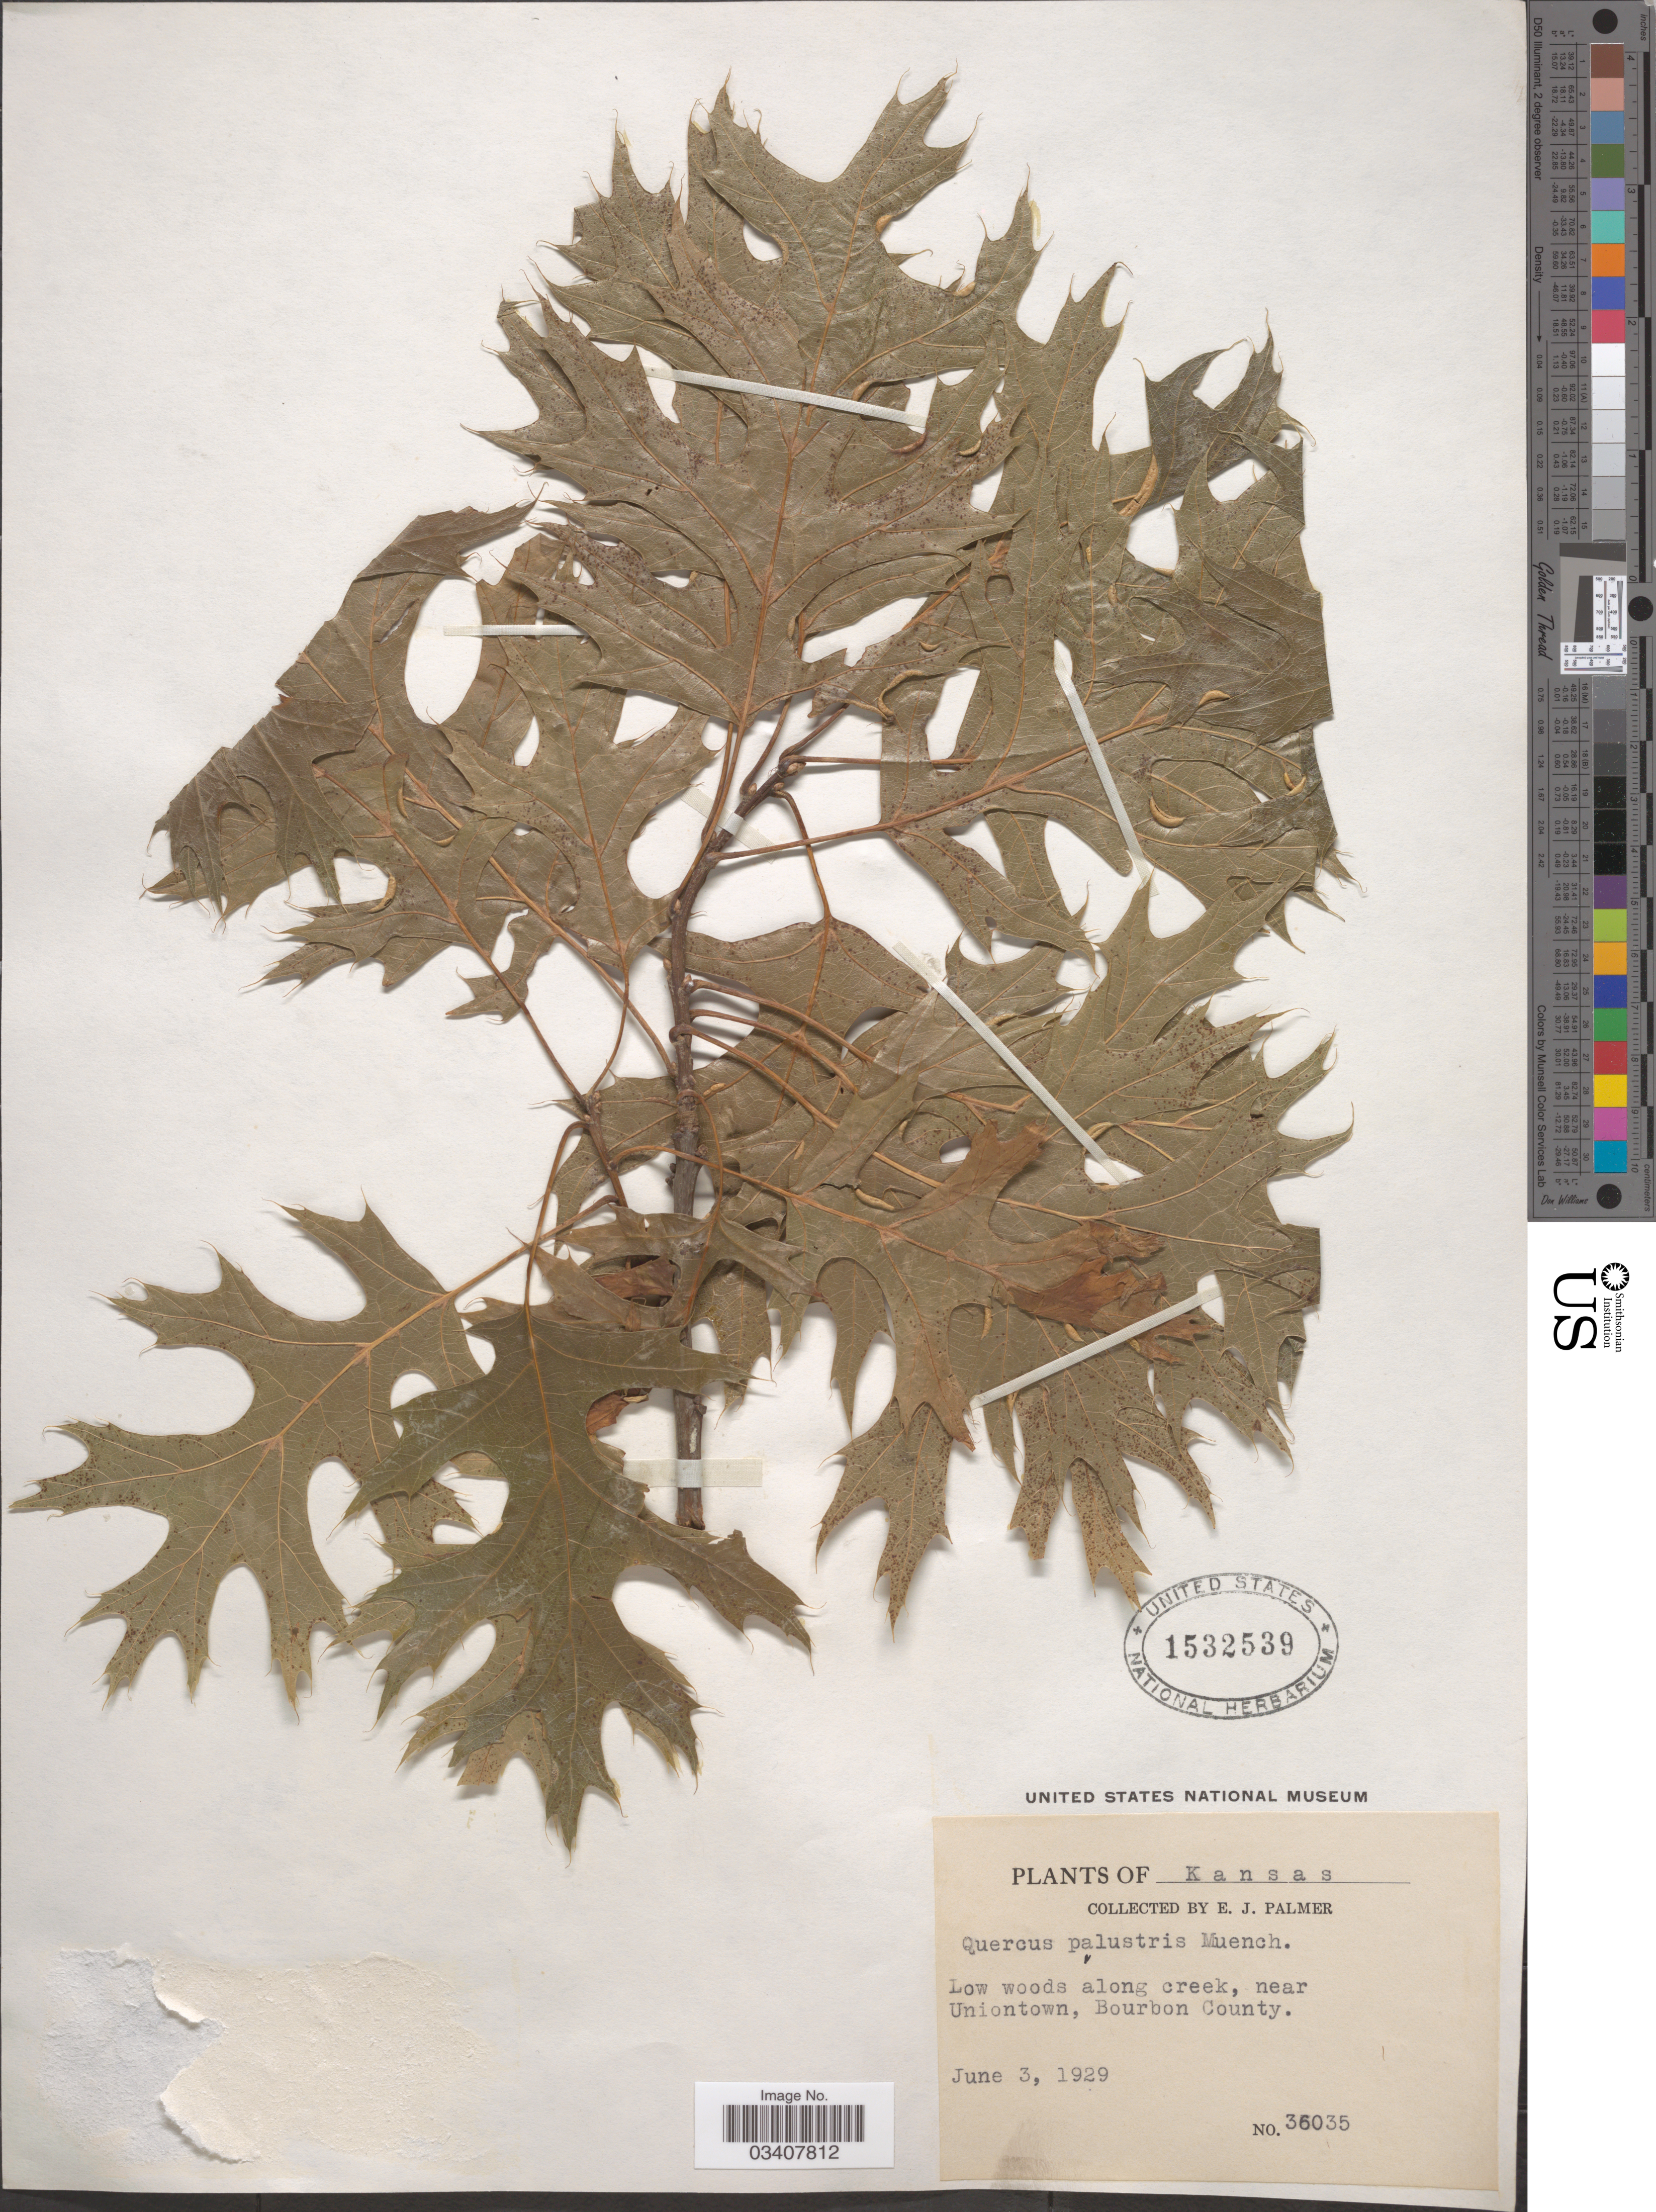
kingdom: Plantae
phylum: Tracheophyta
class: Magnoliopsida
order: Fagales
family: Fagaceae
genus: Quercus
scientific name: Quercus palustris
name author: Münchh.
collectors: E. J. Palmer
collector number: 36035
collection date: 1929-06-03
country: United States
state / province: Kansas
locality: Low woods along creek, near Uniontown, Bourbon County.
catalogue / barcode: US 1532539